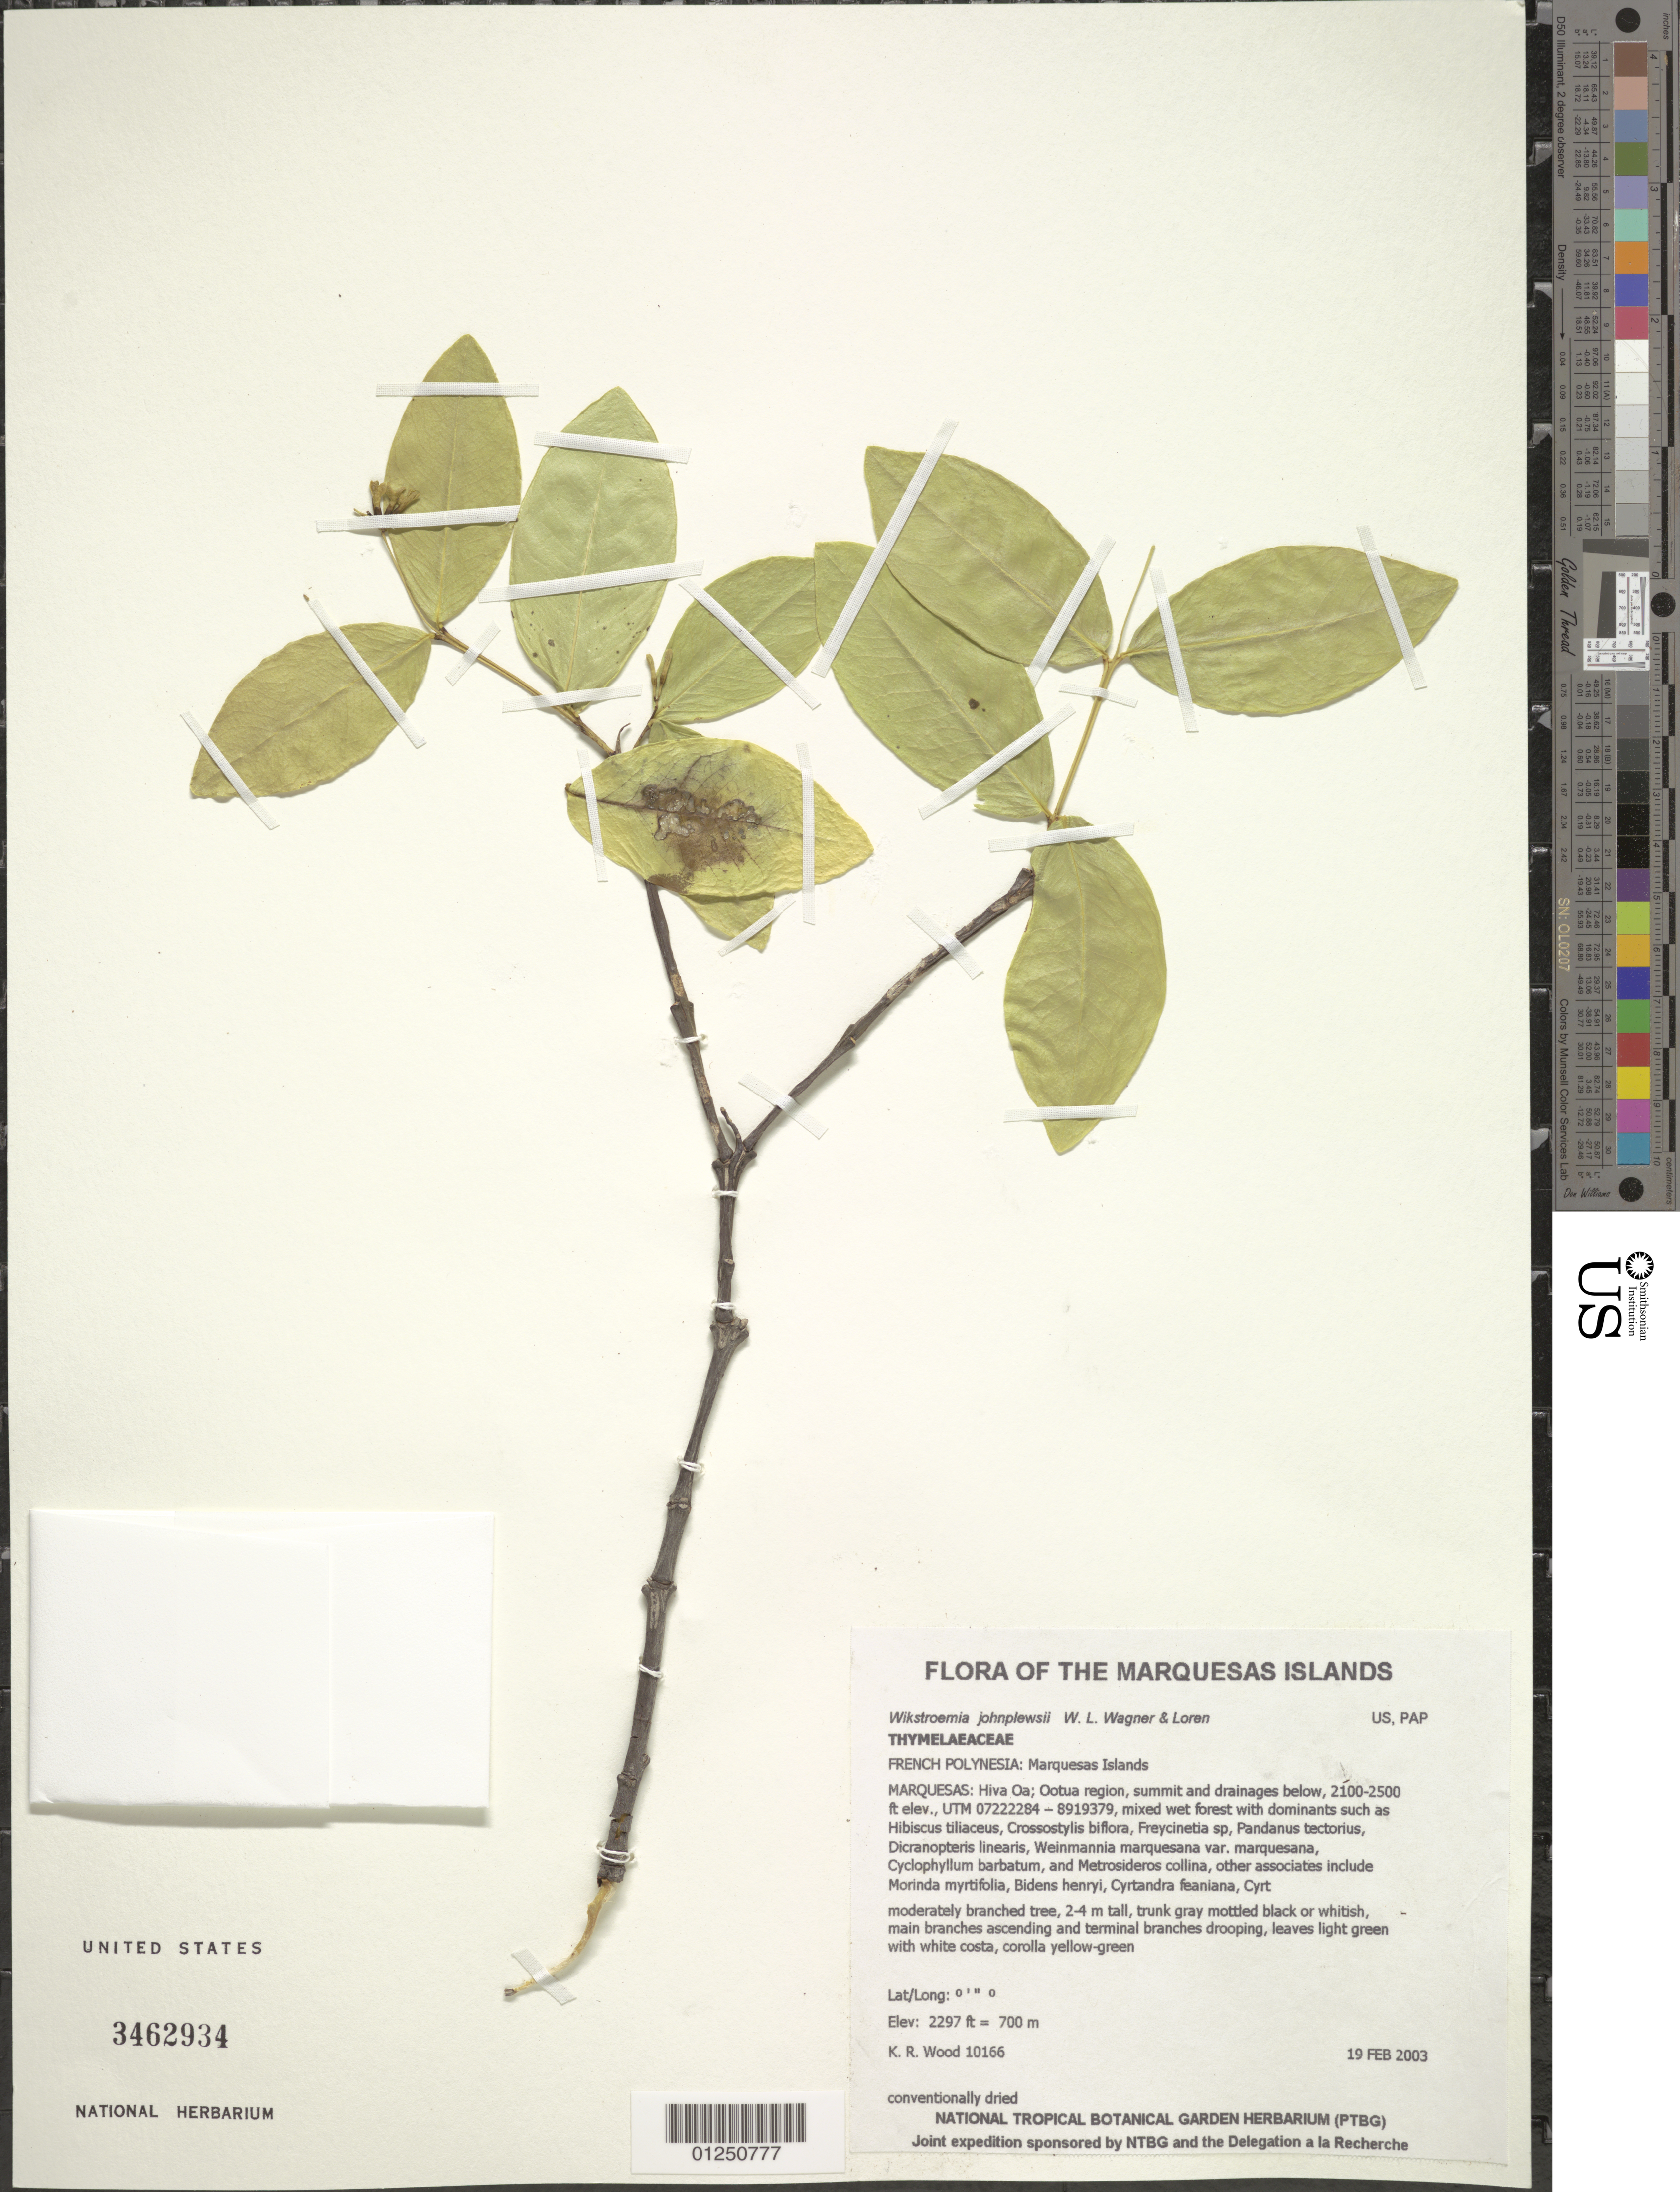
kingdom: Plantae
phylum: Tracheophyta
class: Magnoliopsida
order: Malvales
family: Thymelaeaceae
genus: Wikstroemia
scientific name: Wikstroemia johnplewsii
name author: W.L. Wagner & Lorence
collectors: K. R. Wood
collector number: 10166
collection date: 2003-02-19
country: French Polynesia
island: Hiva Oa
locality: Ootua region, summit and drainages below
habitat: Mixed wet forest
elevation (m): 700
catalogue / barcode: US 3462934